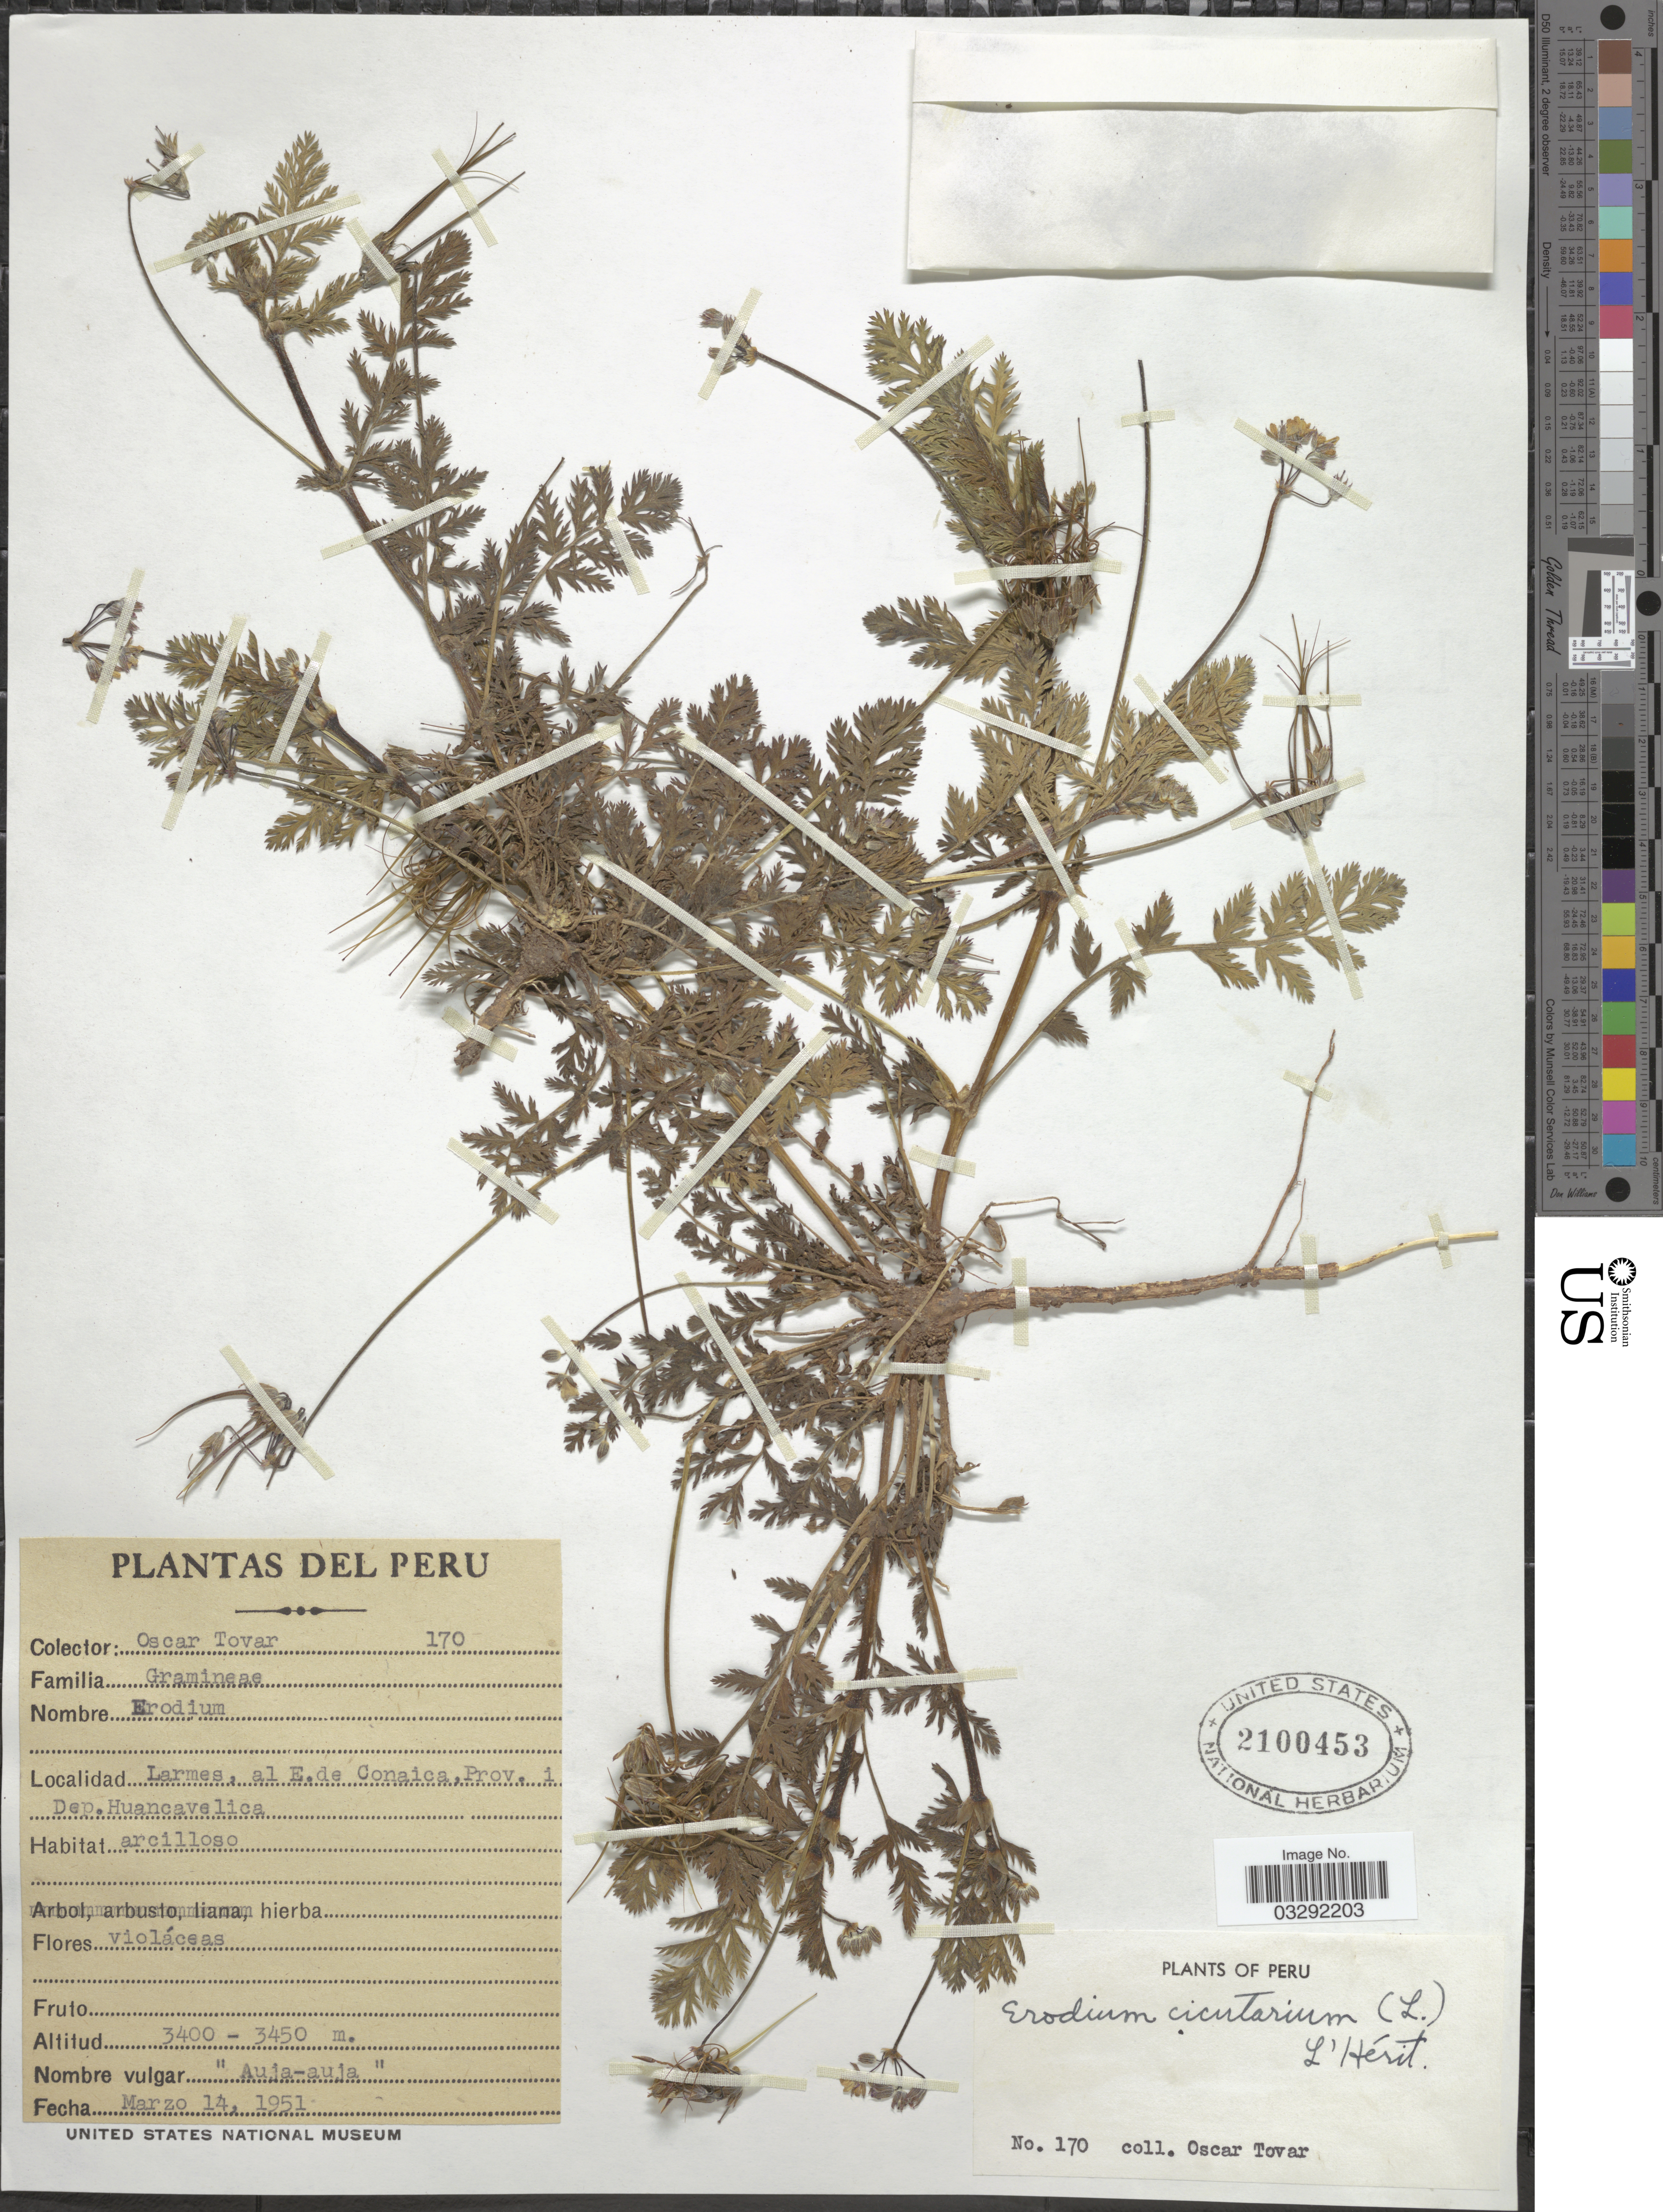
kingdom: Plantae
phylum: Tracheophyta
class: Magnoliopsida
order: Geraniales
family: Geraniaceae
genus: Erodium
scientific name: Erodium cicutarium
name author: (L.) L'Hér.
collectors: Ó. Tovar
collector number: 170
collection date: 1951-03-14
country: Peru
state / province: Huancavelica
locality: Larmes, al E. de Conaica, Prov. i Dep. Huancavelica.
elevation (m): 3400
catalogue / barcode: US 2100453